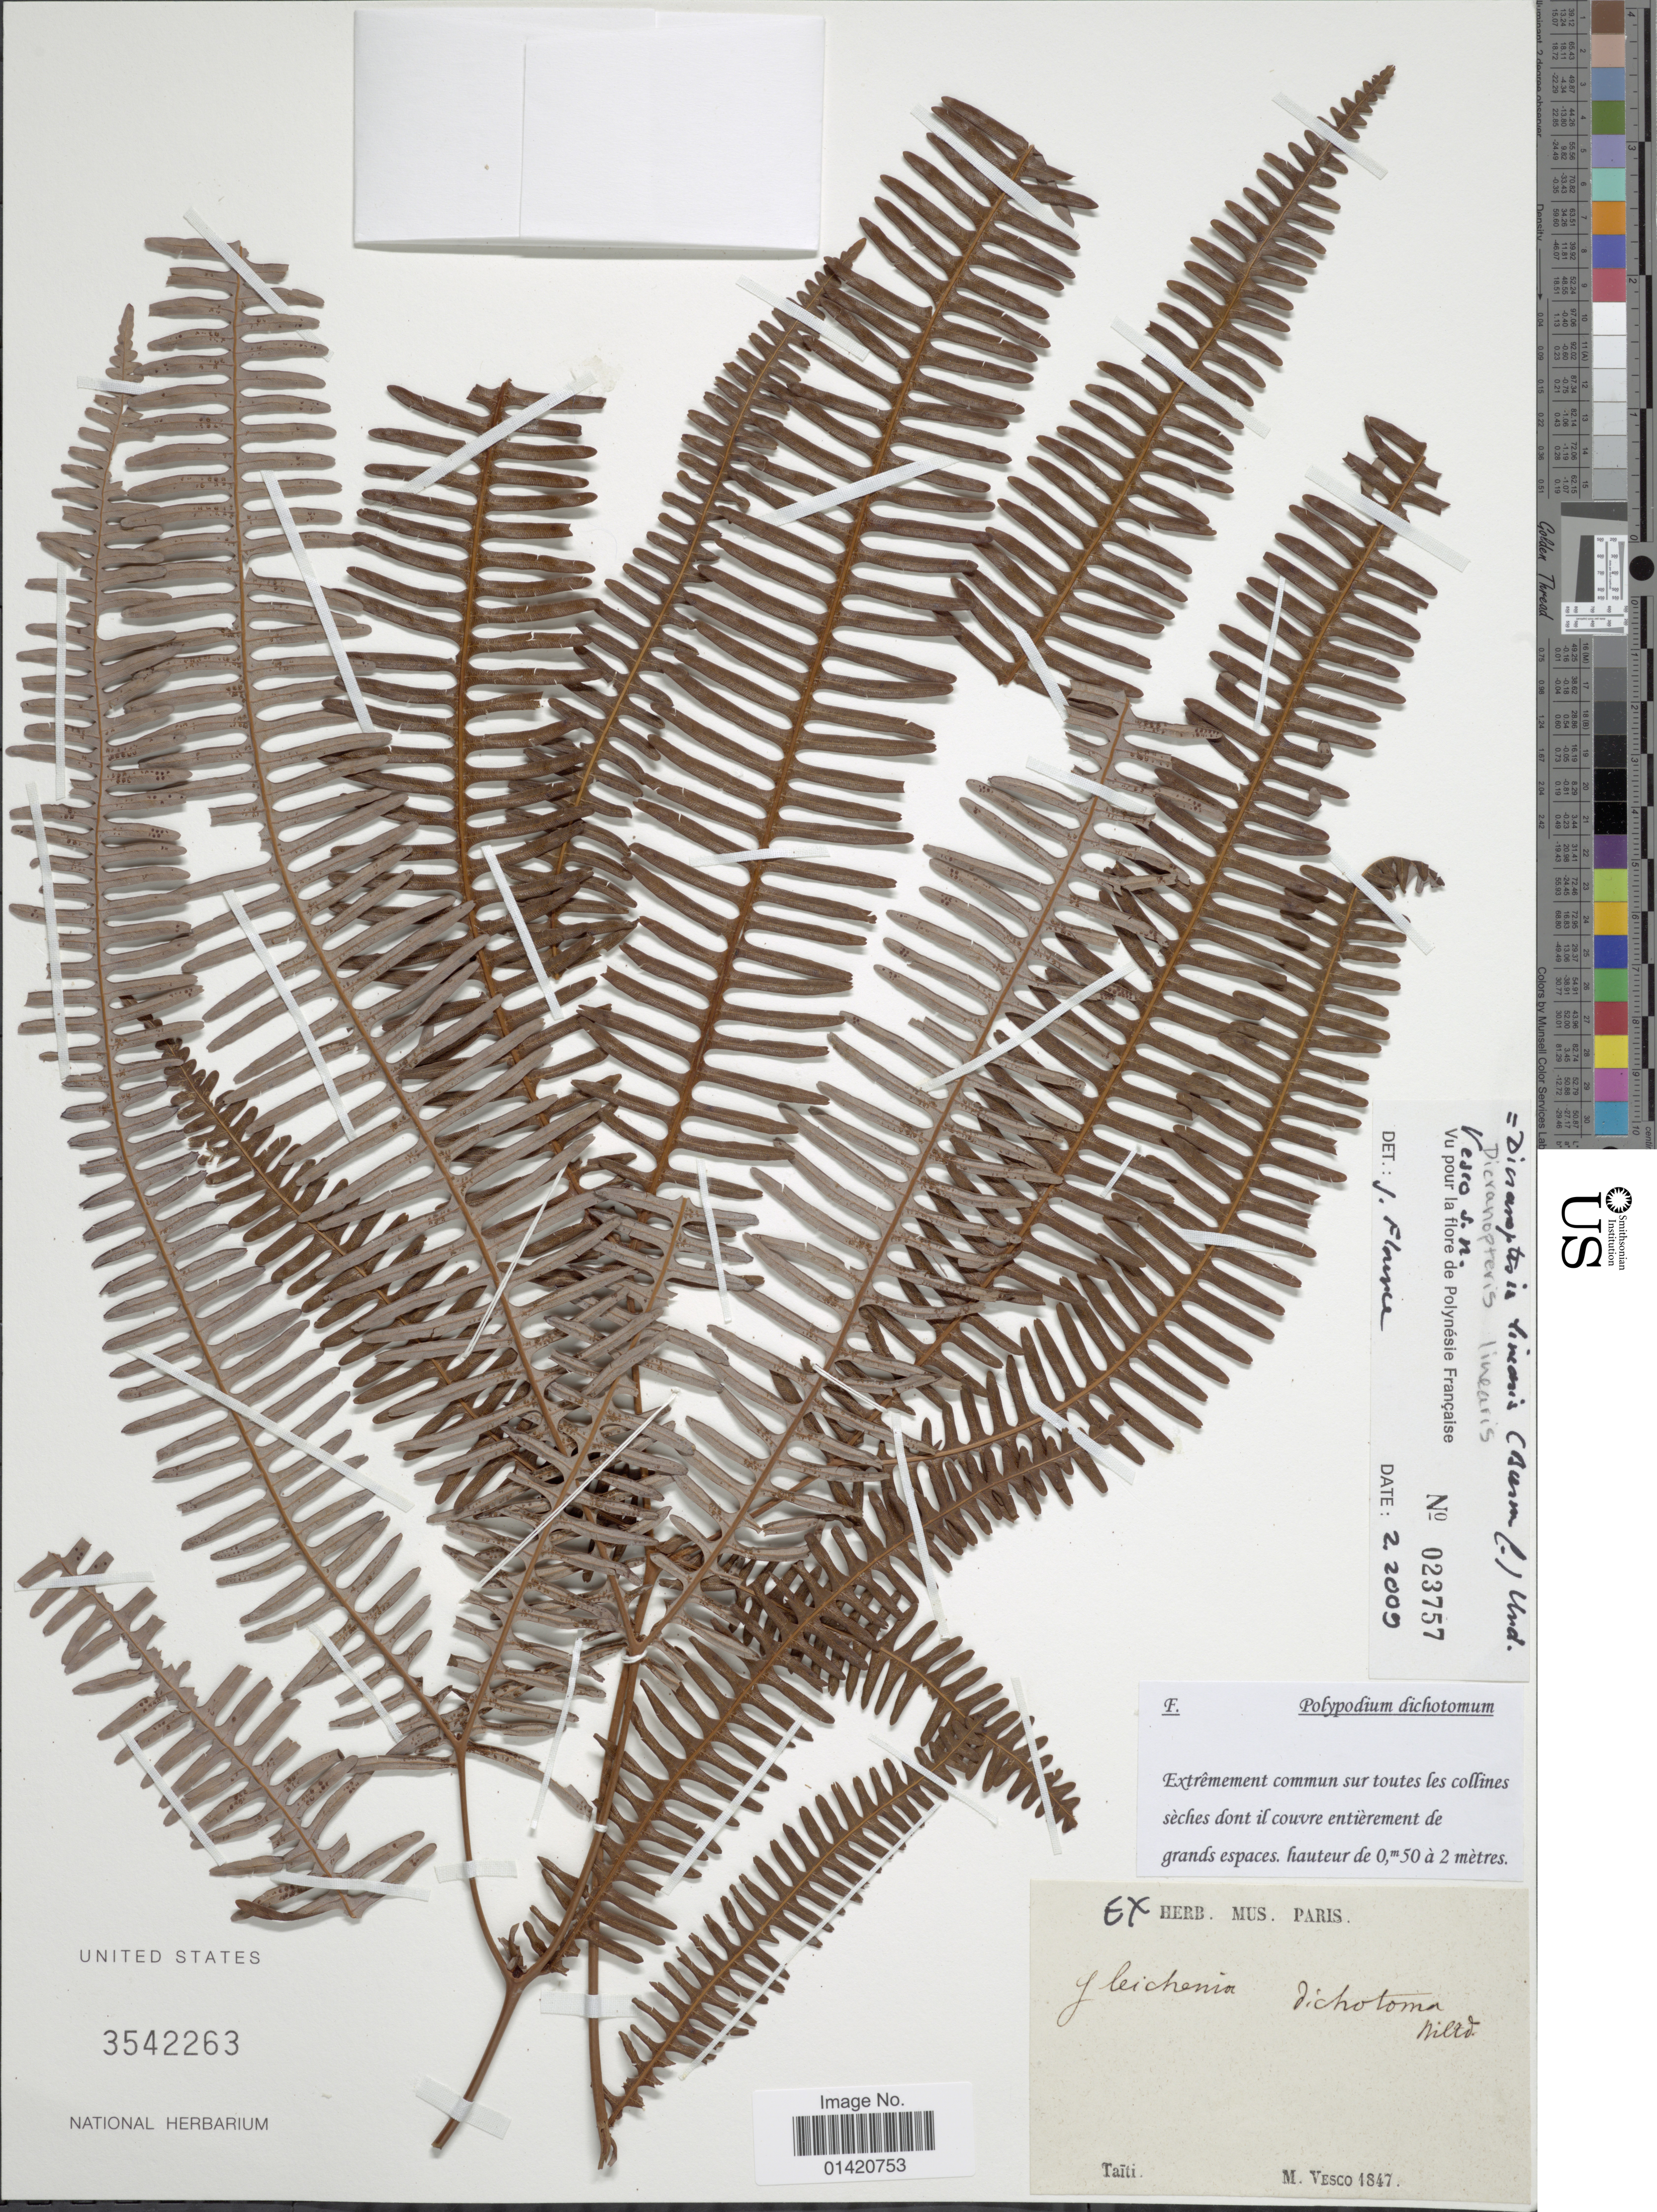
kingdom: Plantae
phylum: Tracheophyta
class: Polypodiopsida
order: Gleicheniales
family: Gleicheniaceae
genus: Dicranopteris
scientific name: Dicranopteris linearis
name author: (Burm. f.) Underw.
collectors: M. Vesco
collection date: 1847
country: French Polynesia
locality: Taïti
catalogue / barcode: US 3542263